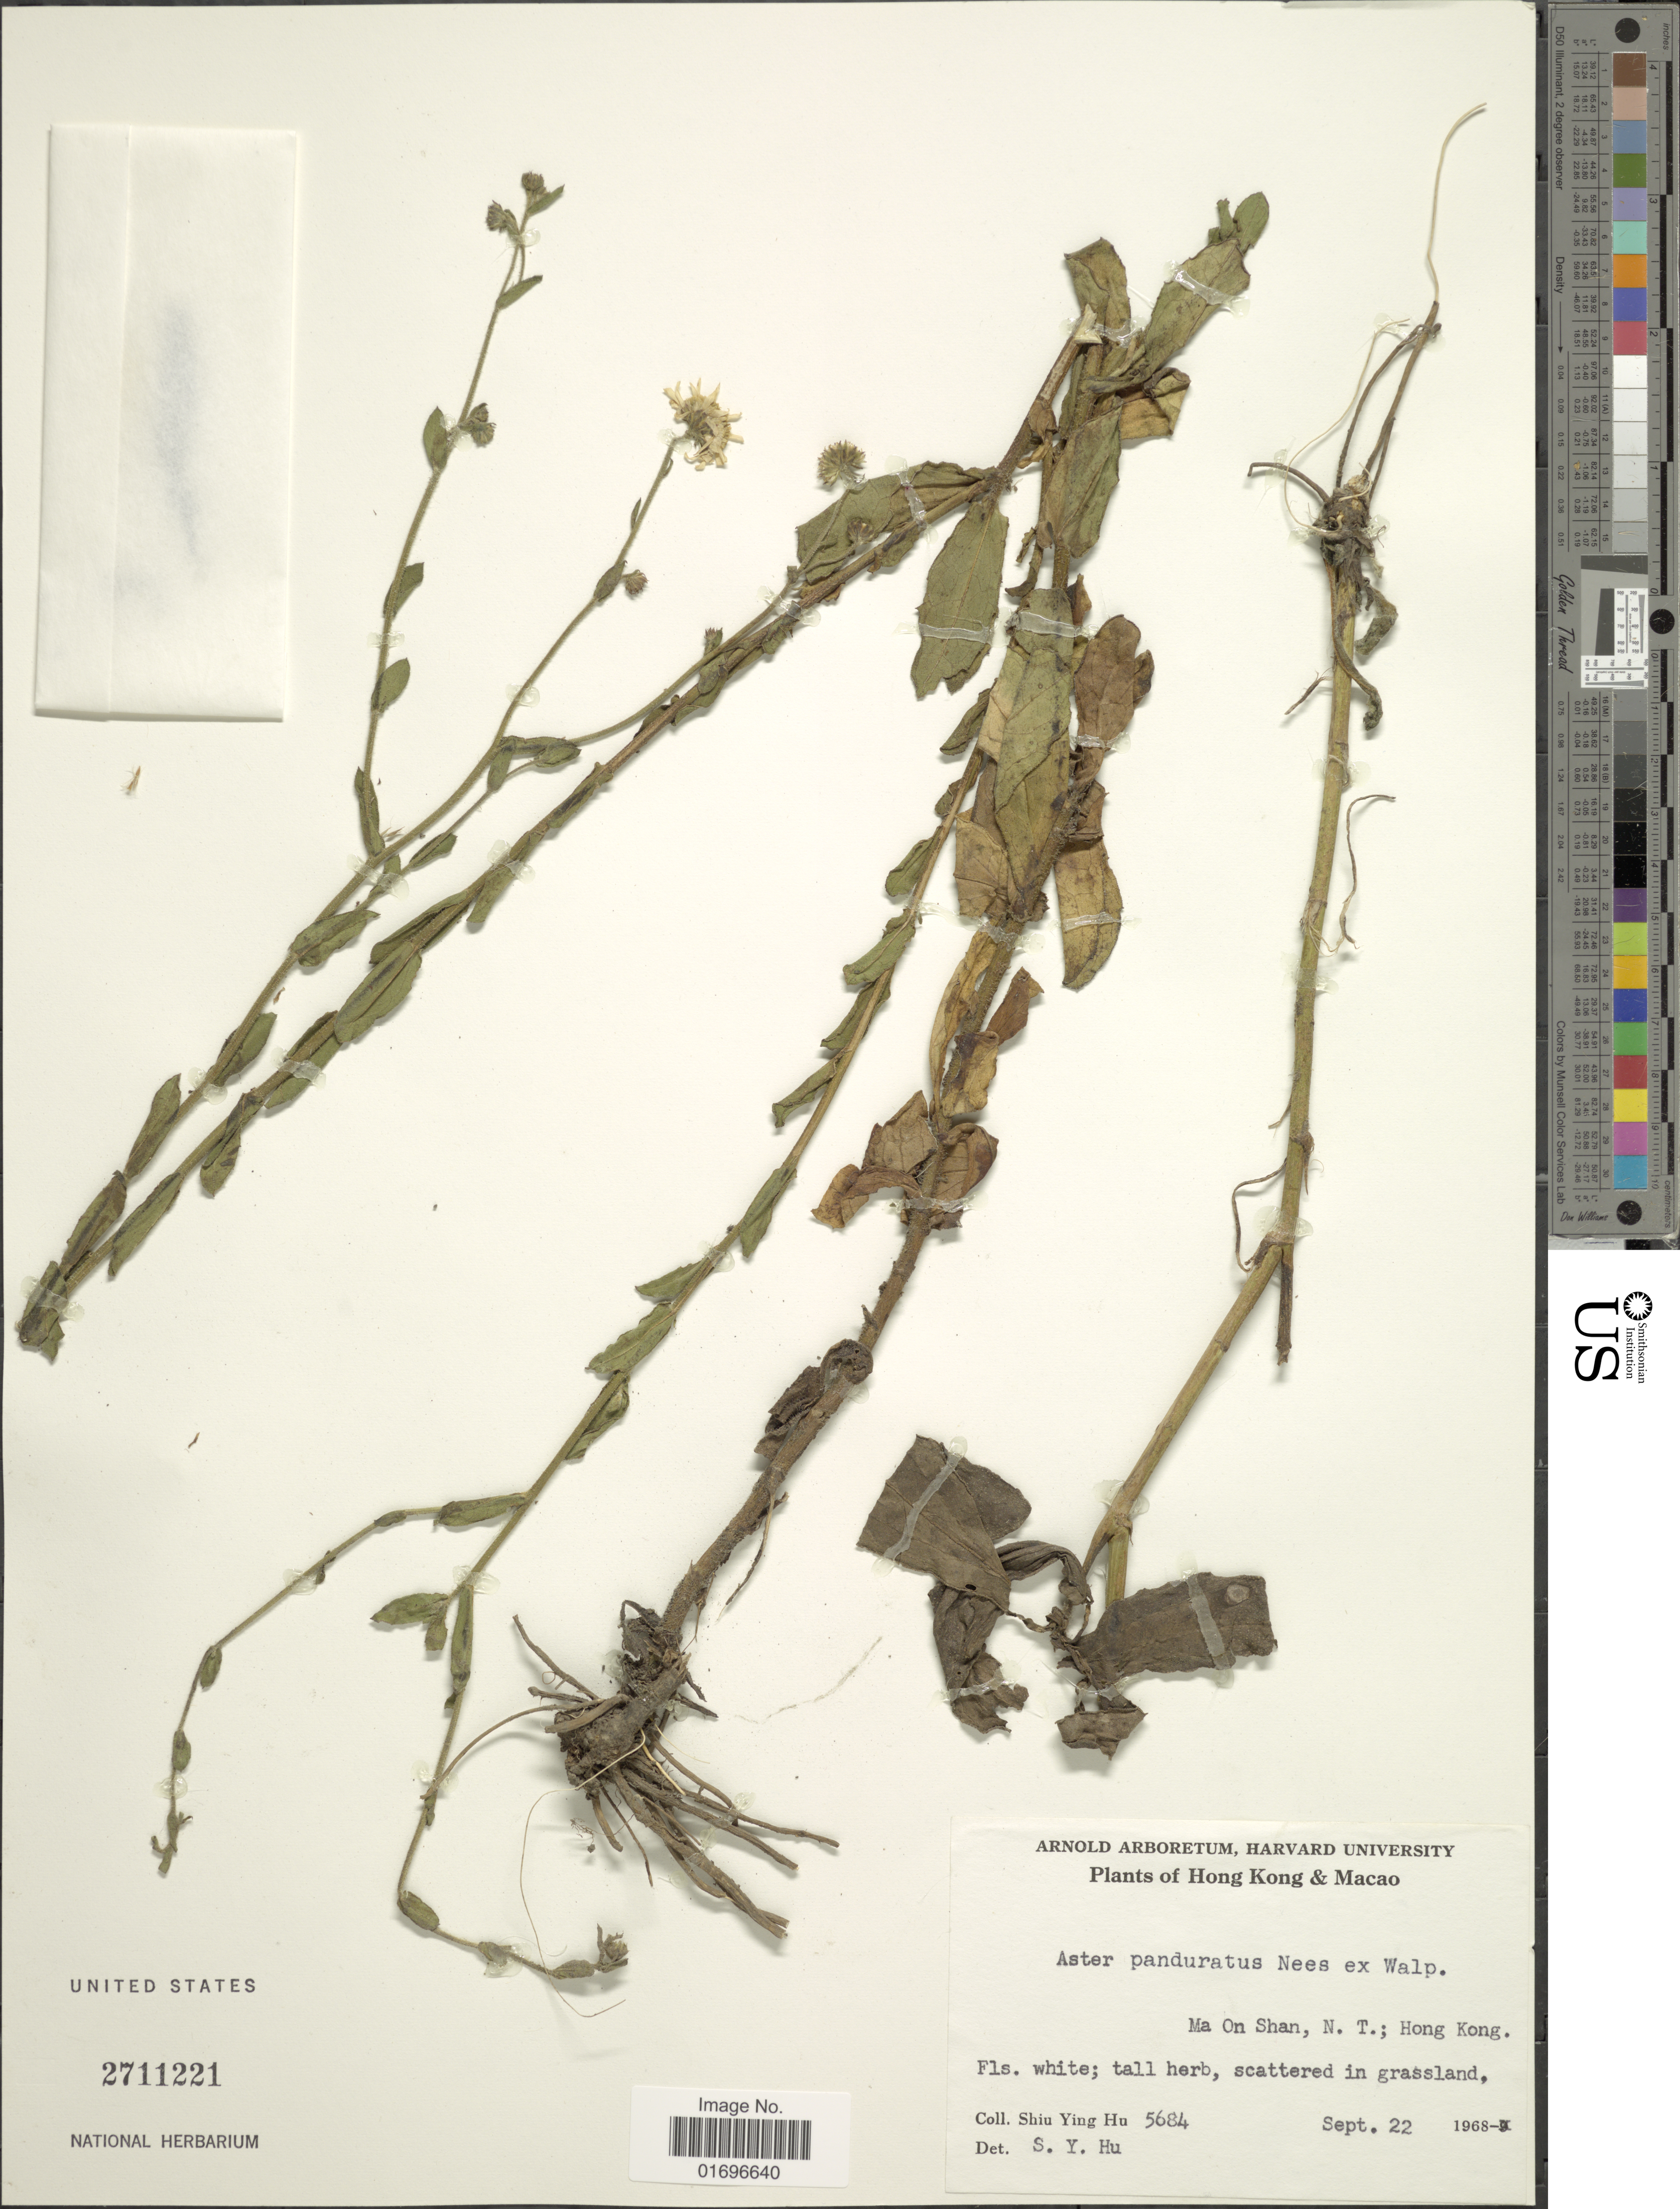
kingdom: Plantae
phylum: Tracheophyta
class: Magnoliopsida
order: Asterales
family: Asteraceae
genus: Aster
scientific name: Aster panduratus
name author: Nees ex Walp.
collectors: S. Y. Hu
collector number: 5684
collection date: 1968-09-22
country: China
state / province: Hong Kong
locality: Hong Kong & Macao. Ma On Shan, N.T.; Hong Kong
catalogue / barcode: US 2711221